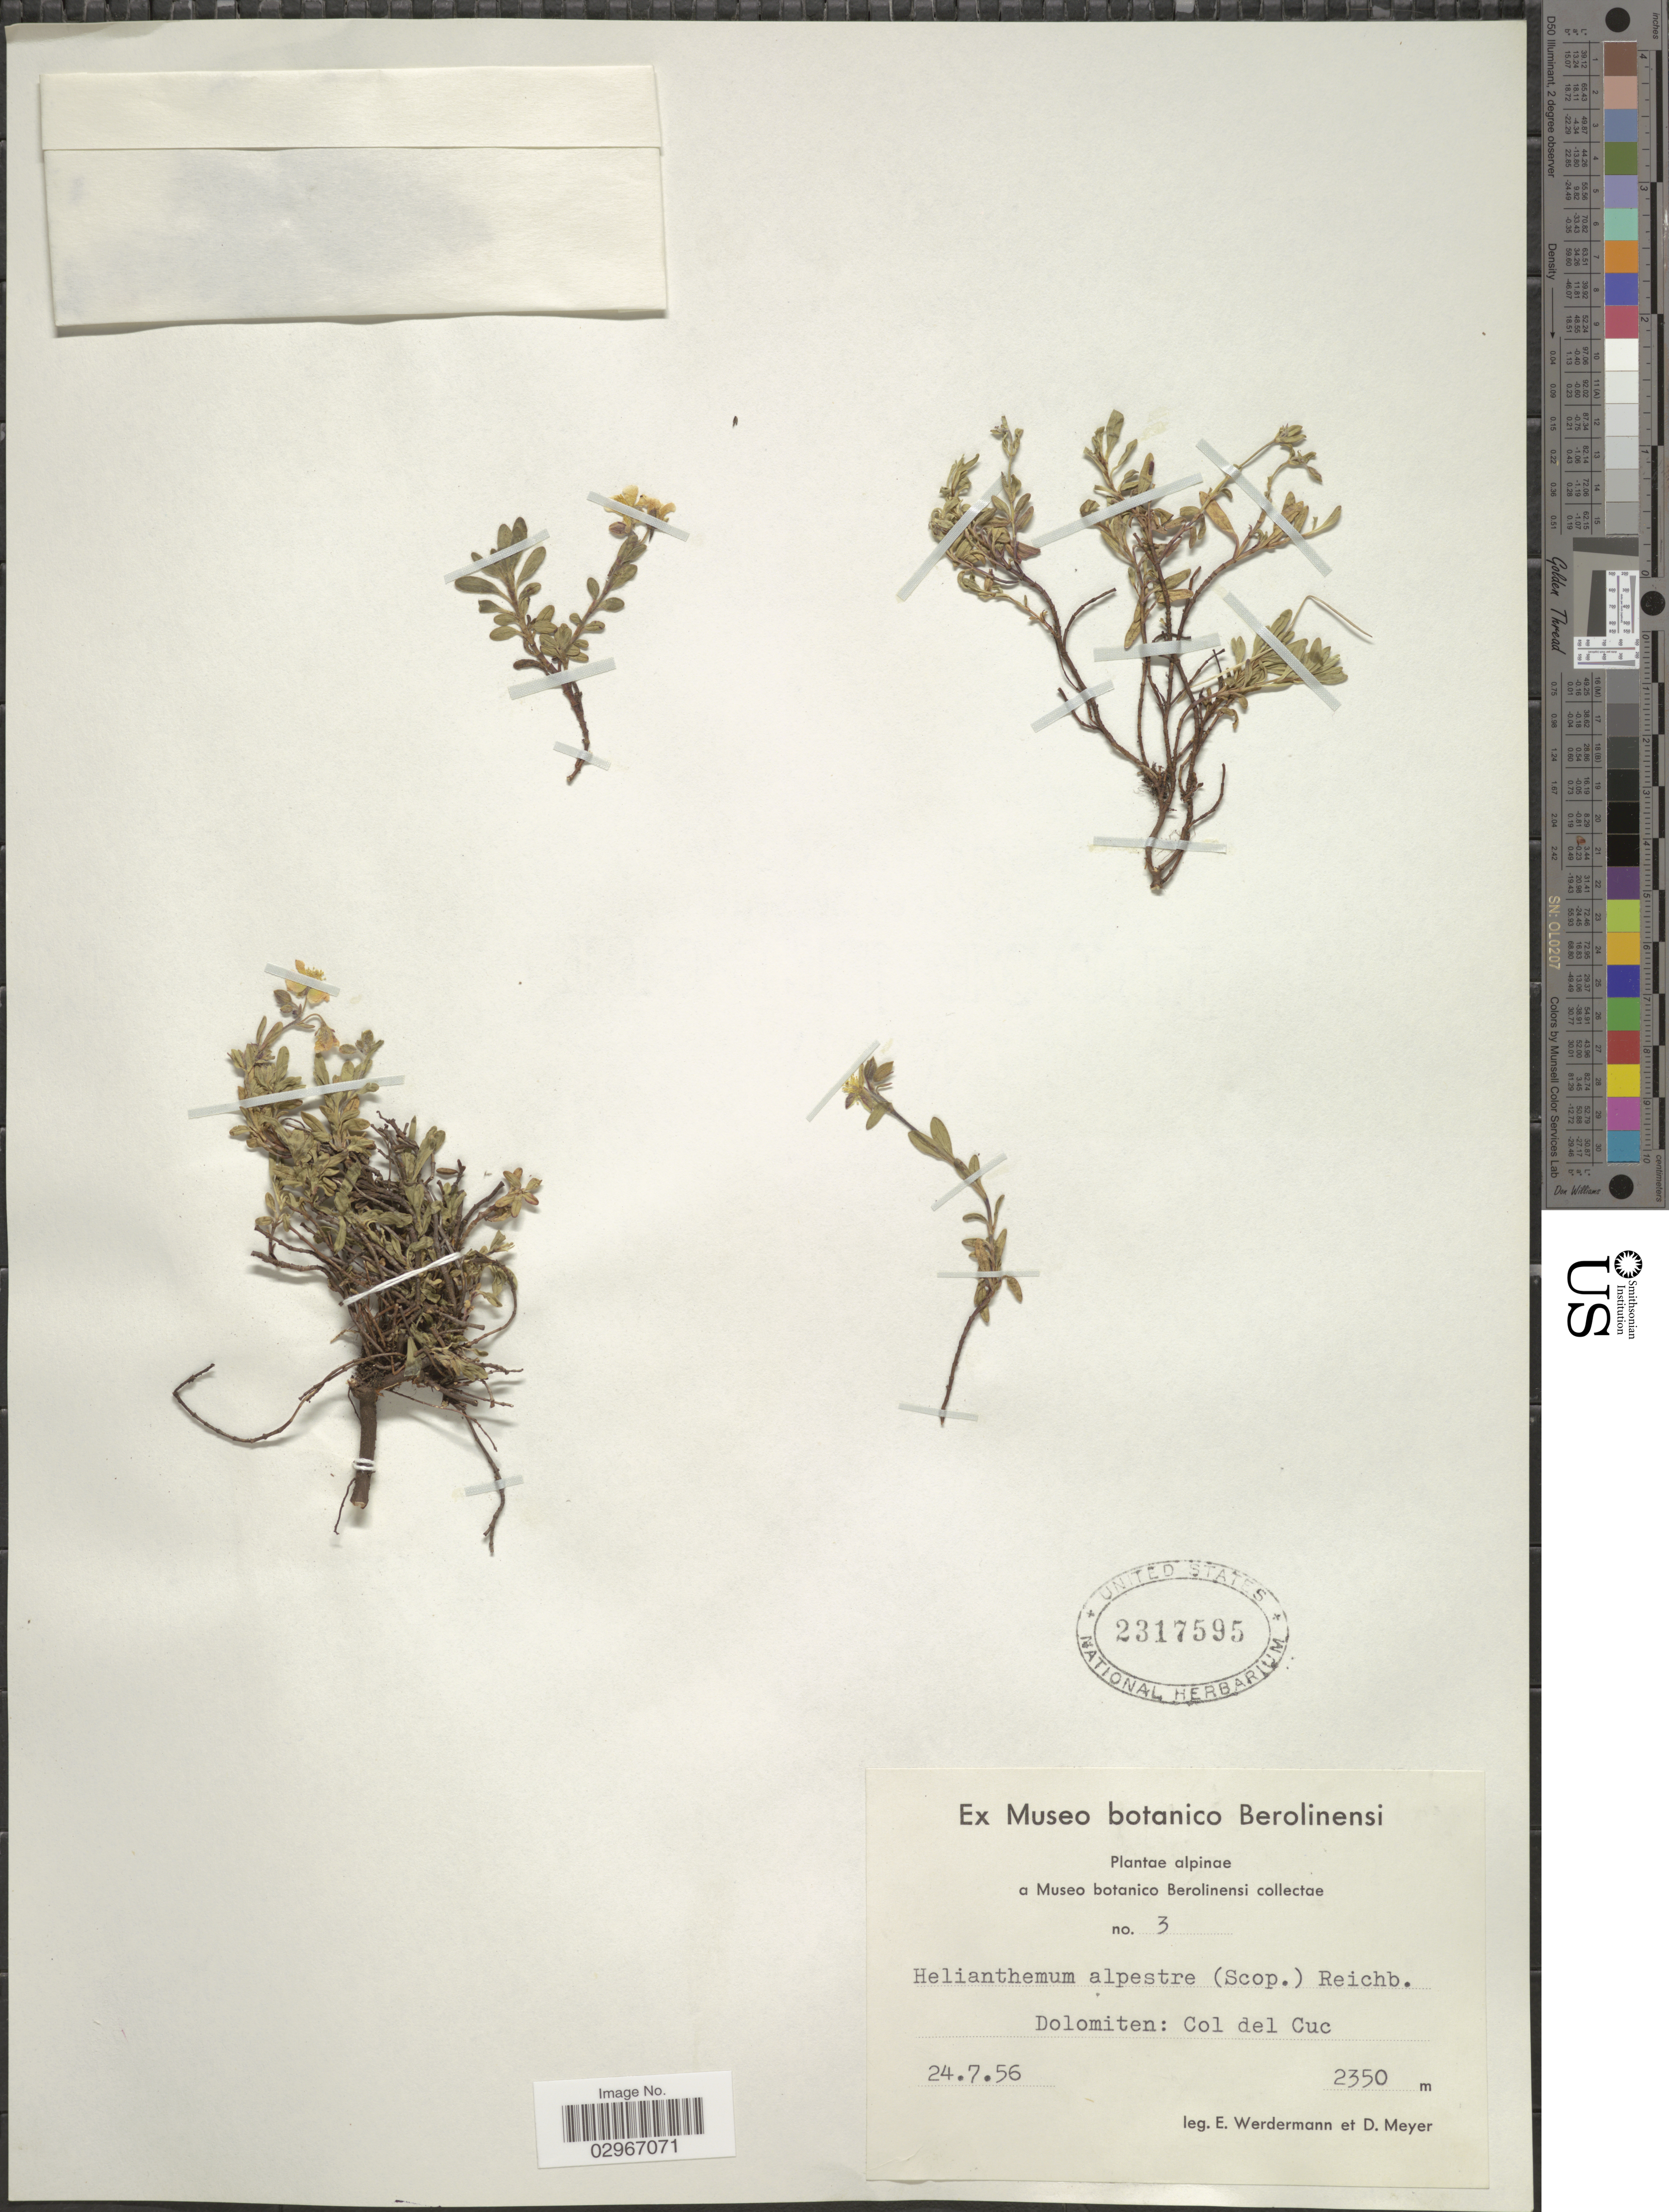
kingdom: Plantae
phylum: Tracheophyta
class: Magnoliopsida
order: Malvales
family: Cistaceae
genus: Helianthemum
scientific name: Helianthemum alpestre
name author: (Jacq.) DC.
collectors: E. Werdermann & D. Meyer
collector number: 3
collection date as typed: Transcribed d/m/y: 24/7/56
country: Italy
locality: Dolomiten: Col del Cuc.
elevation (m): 2350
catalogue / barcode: US 2317595